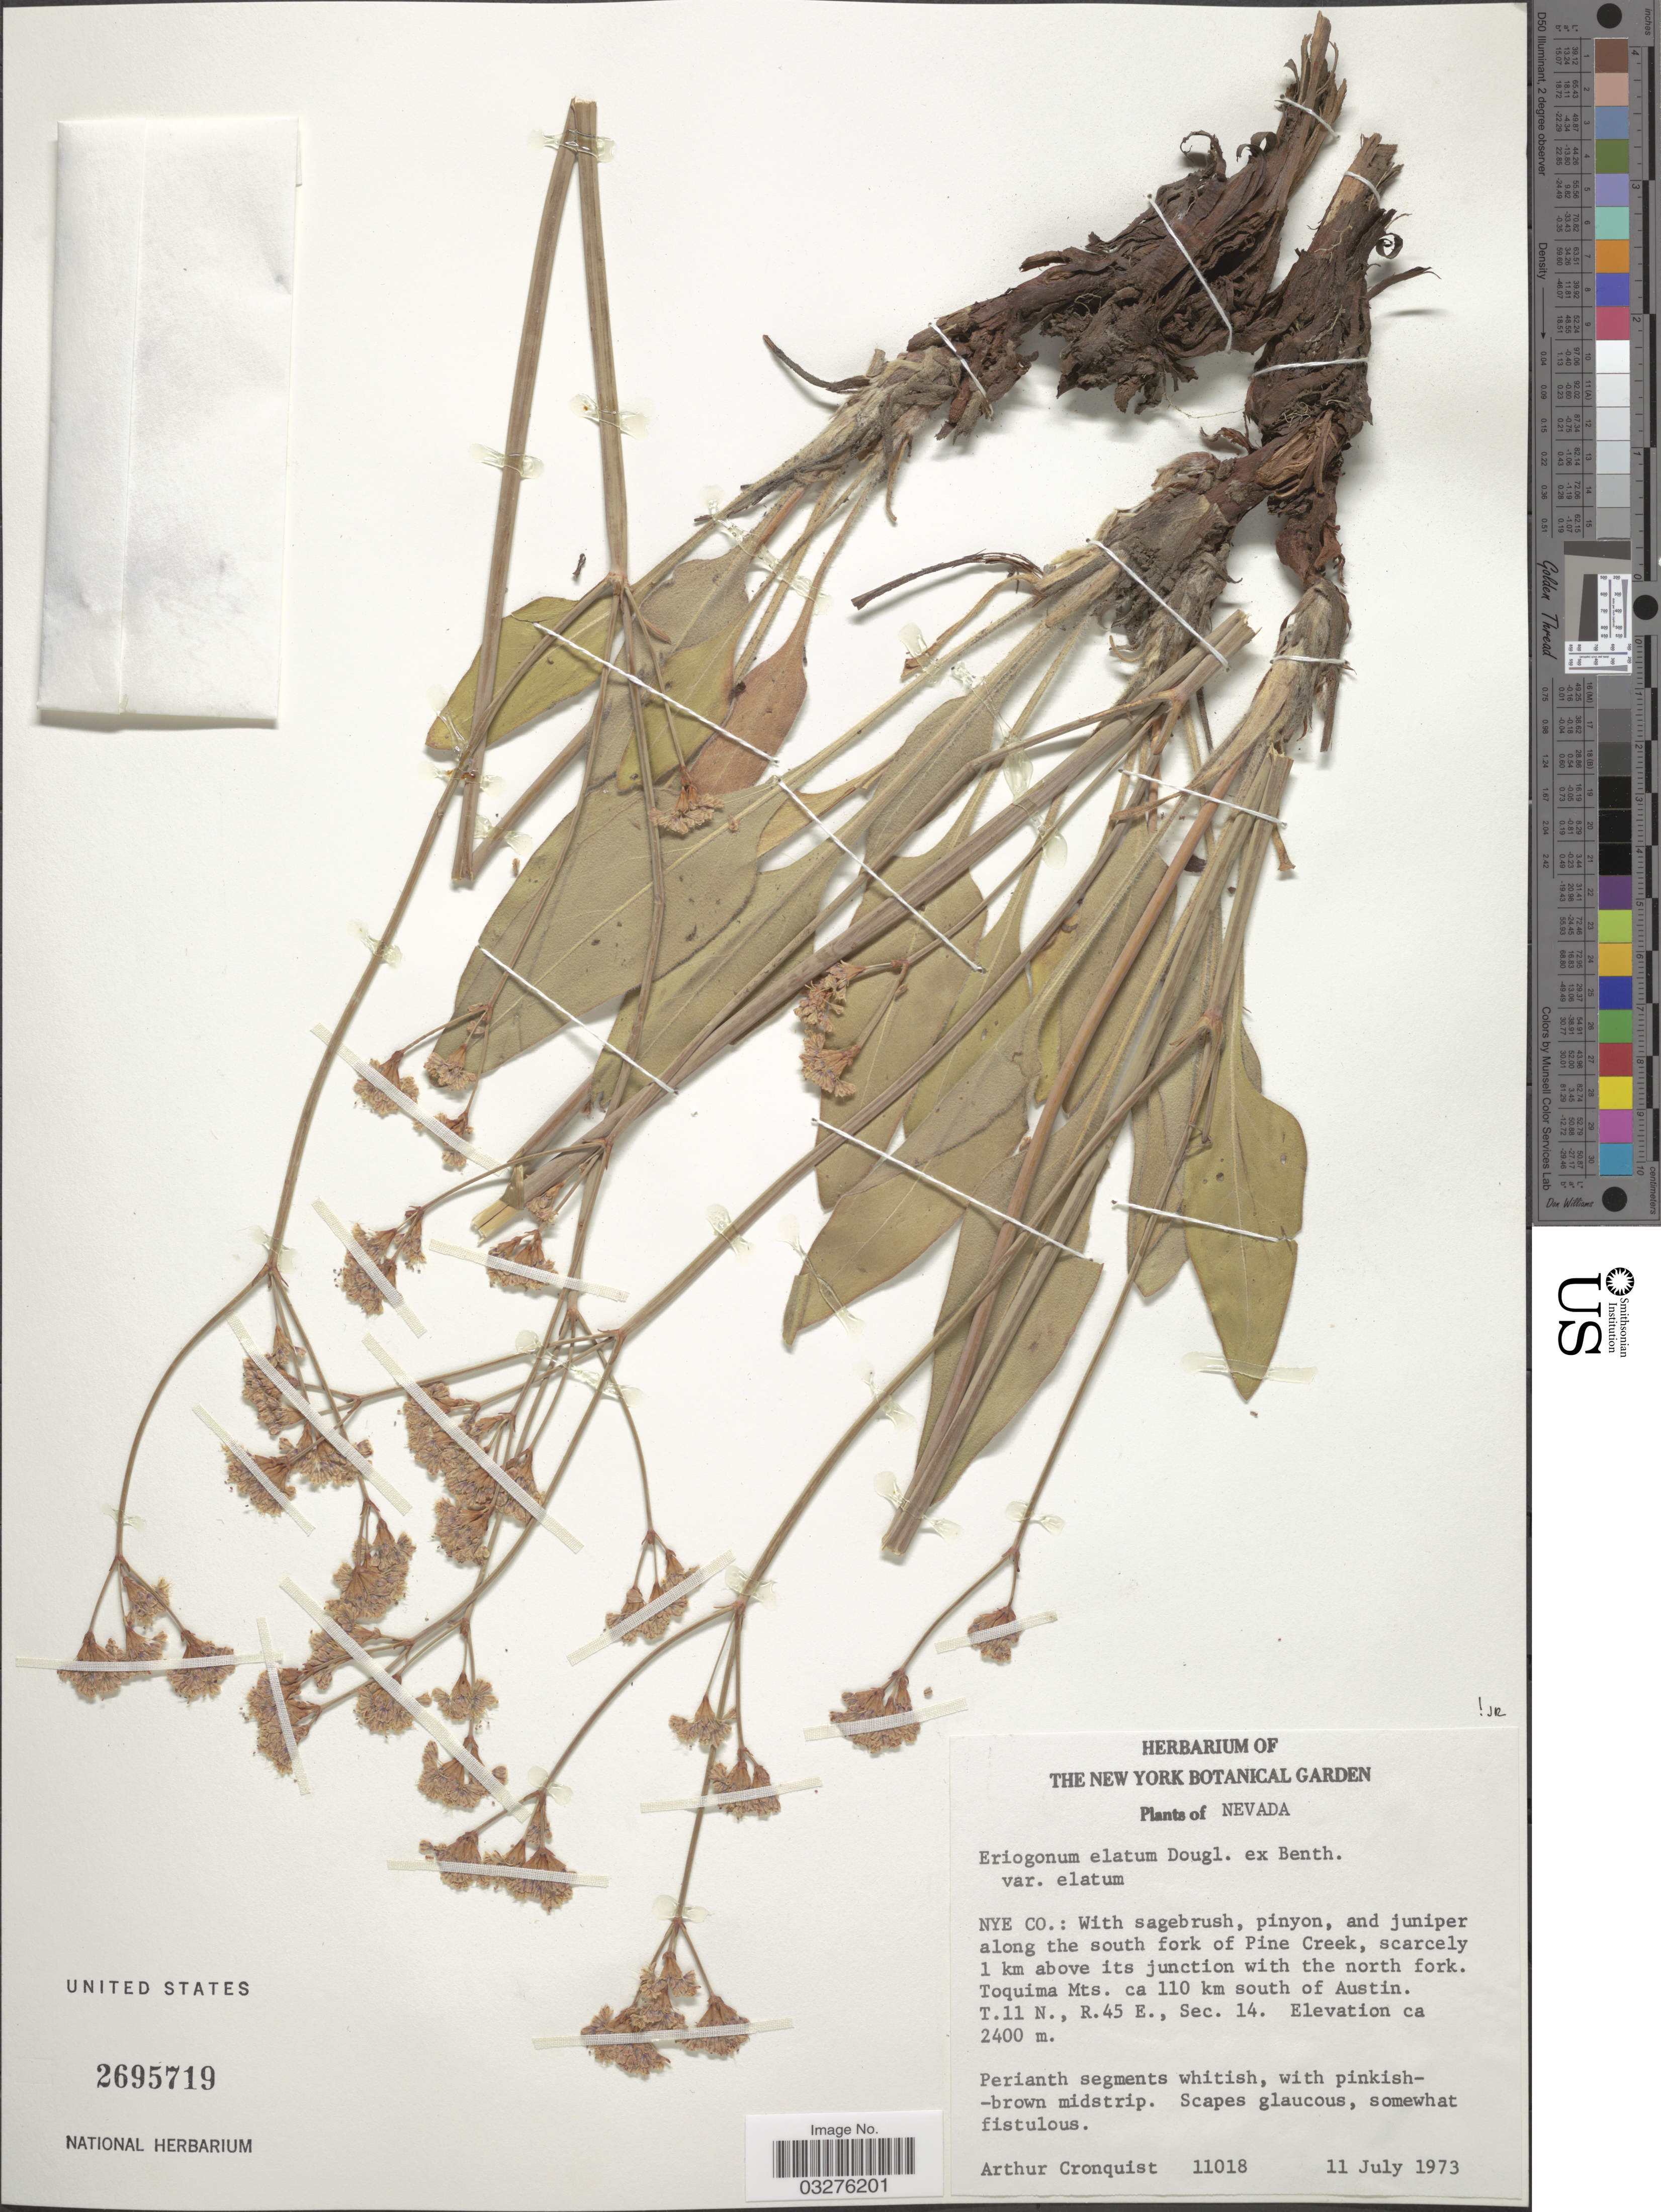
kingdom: Plantae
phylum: Tracheophyta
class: Magnoliopsida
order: Caryophyllales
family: Polygonaceae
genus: Eriogonum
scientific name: Eriogonum elatum var. elatum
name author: Douglas ex Benth.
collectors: A. J. Cronquist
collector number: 11018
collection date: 1973-07-11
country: United States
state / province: Nevada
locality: Nye Co.: along the south fork of Pine Creek, scarcely 1 km above its junction with the north fork. Toquima Mts. ca 110 km south of Austin. T. 11 N., R.45 E., Sec. 14.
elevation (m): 2400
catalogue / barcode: US 2695719